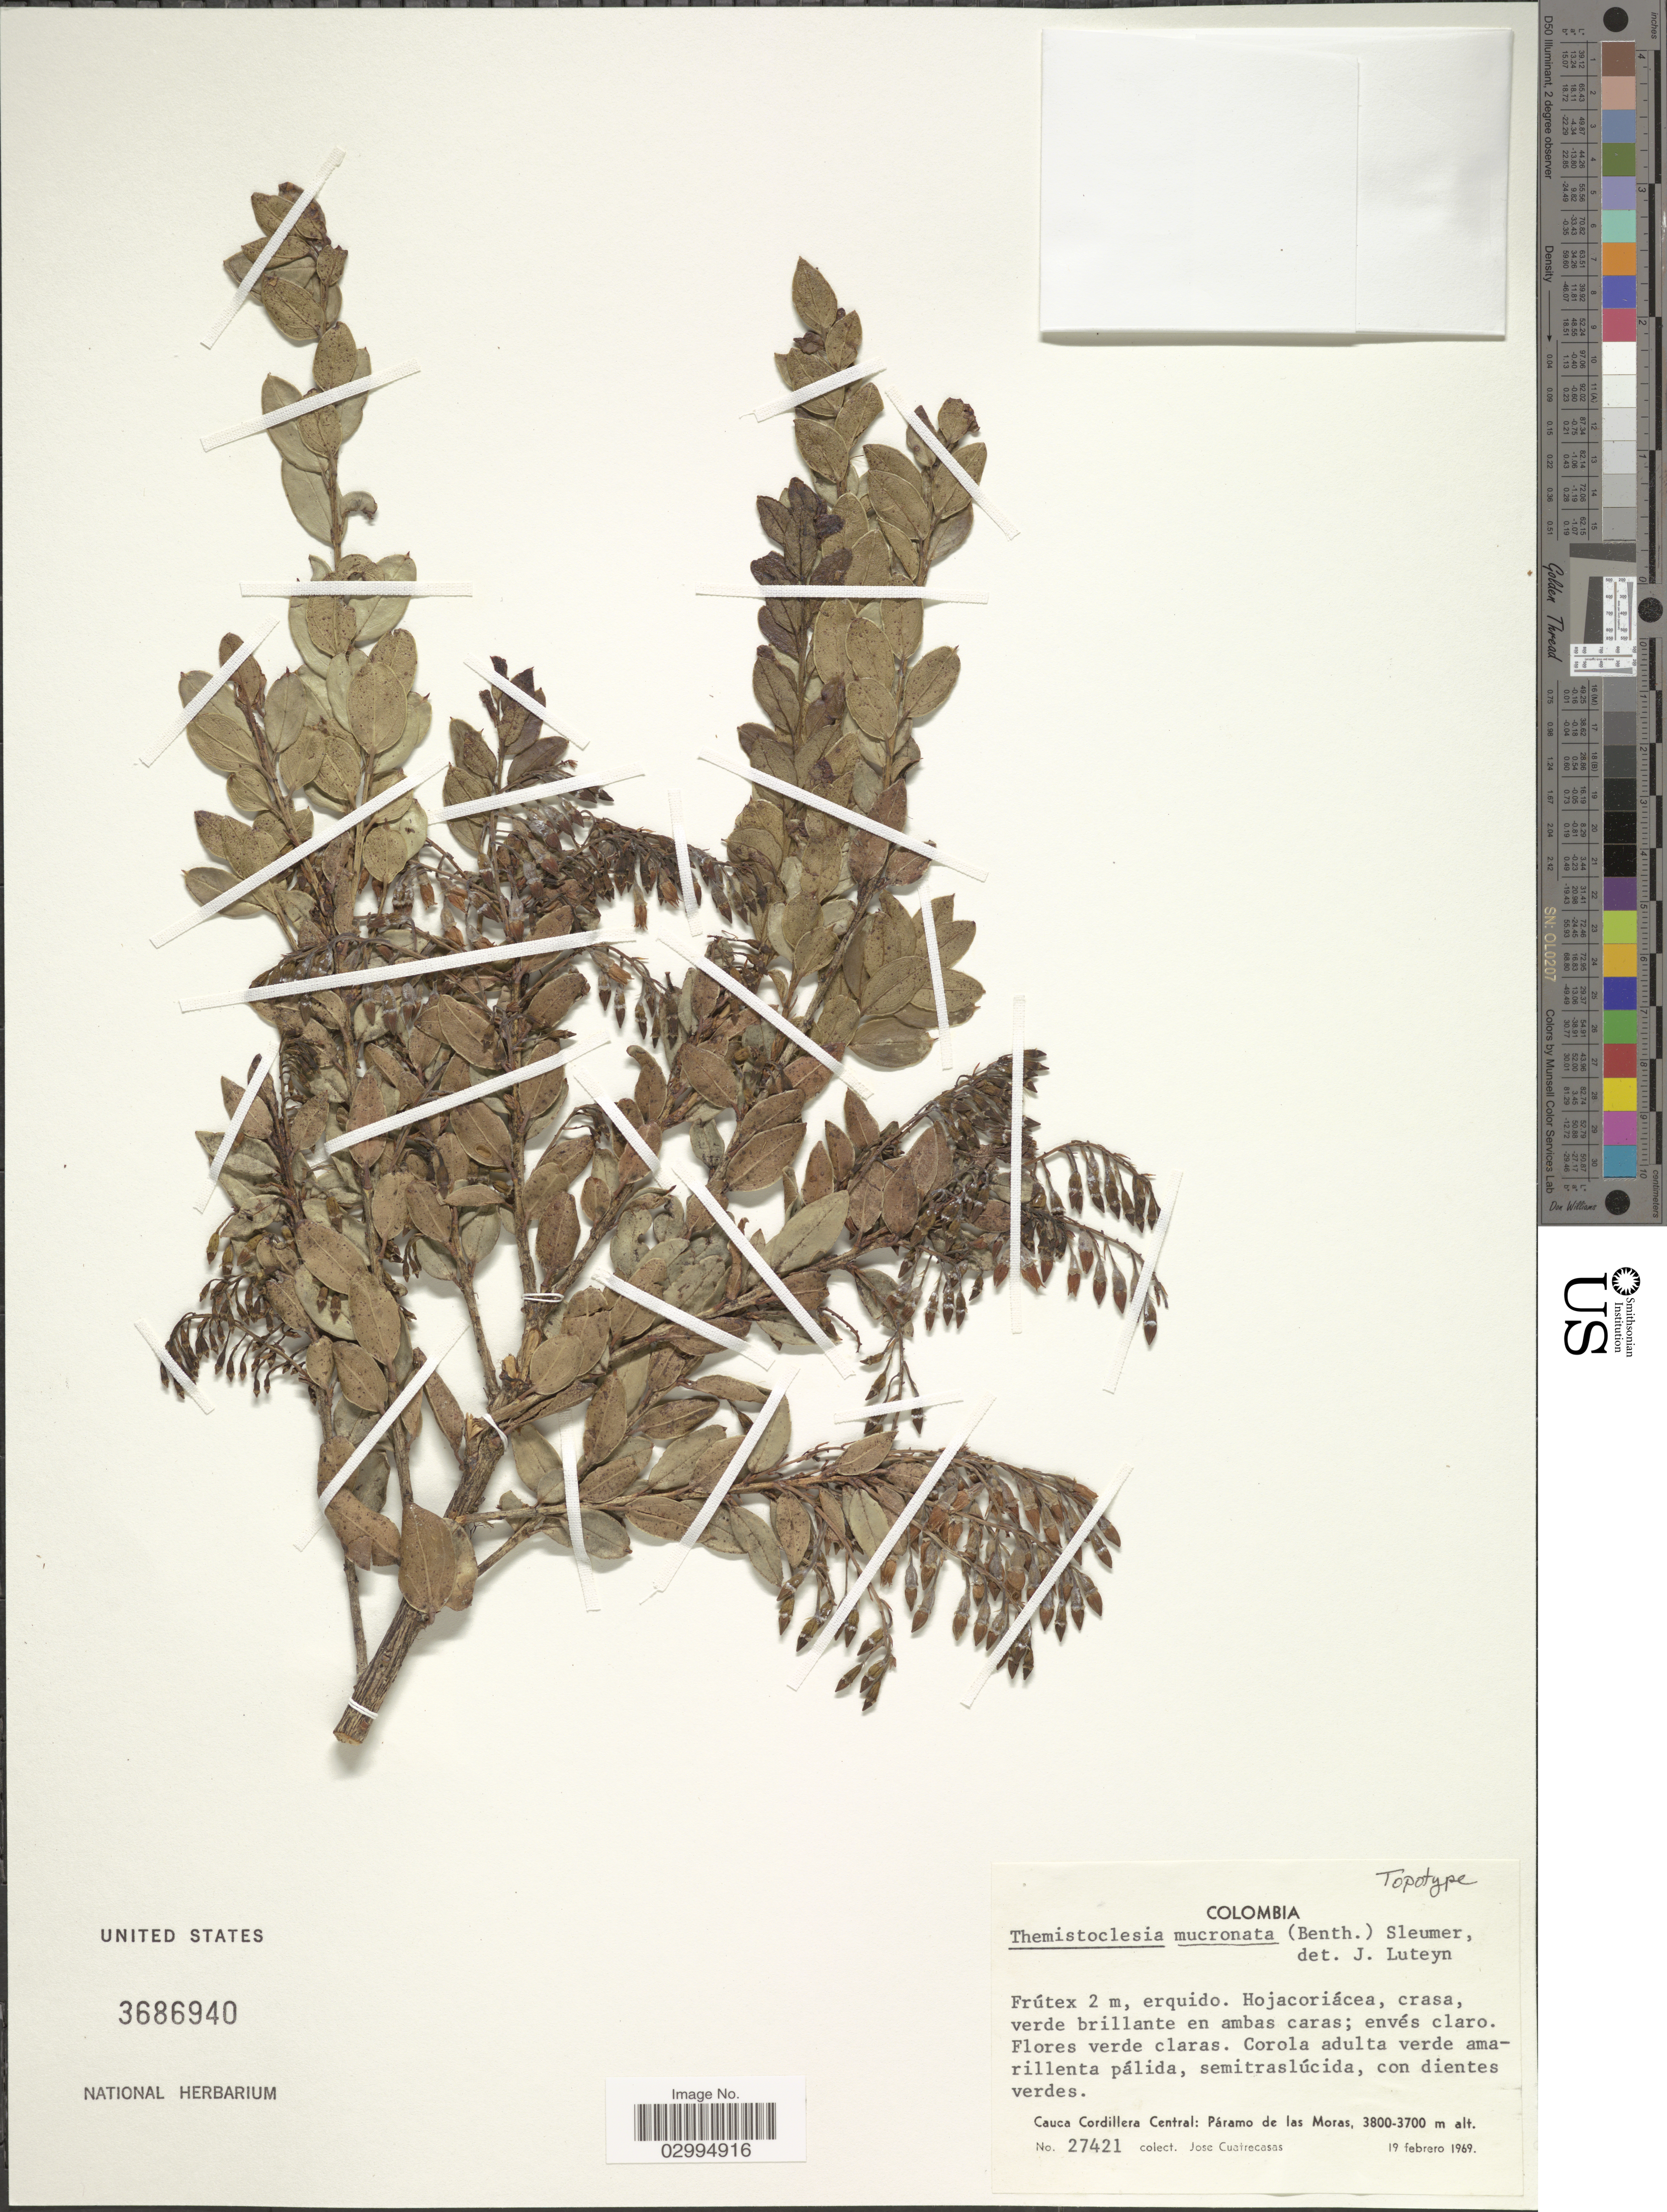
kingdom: Plantae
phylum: Tracheophyta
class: Magnoliopsida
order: Ericales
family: Ericaceae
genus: Themistoclesia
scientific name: Themistoclesia mucronata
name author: Sleumer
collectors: J. Cuatrecasas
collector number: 27421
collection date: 1969-02-19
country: Colombia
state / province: Cauca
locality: Cauca Cordillera Central: Páramo de las Moras.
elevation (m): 3700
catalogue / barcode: US 3686940